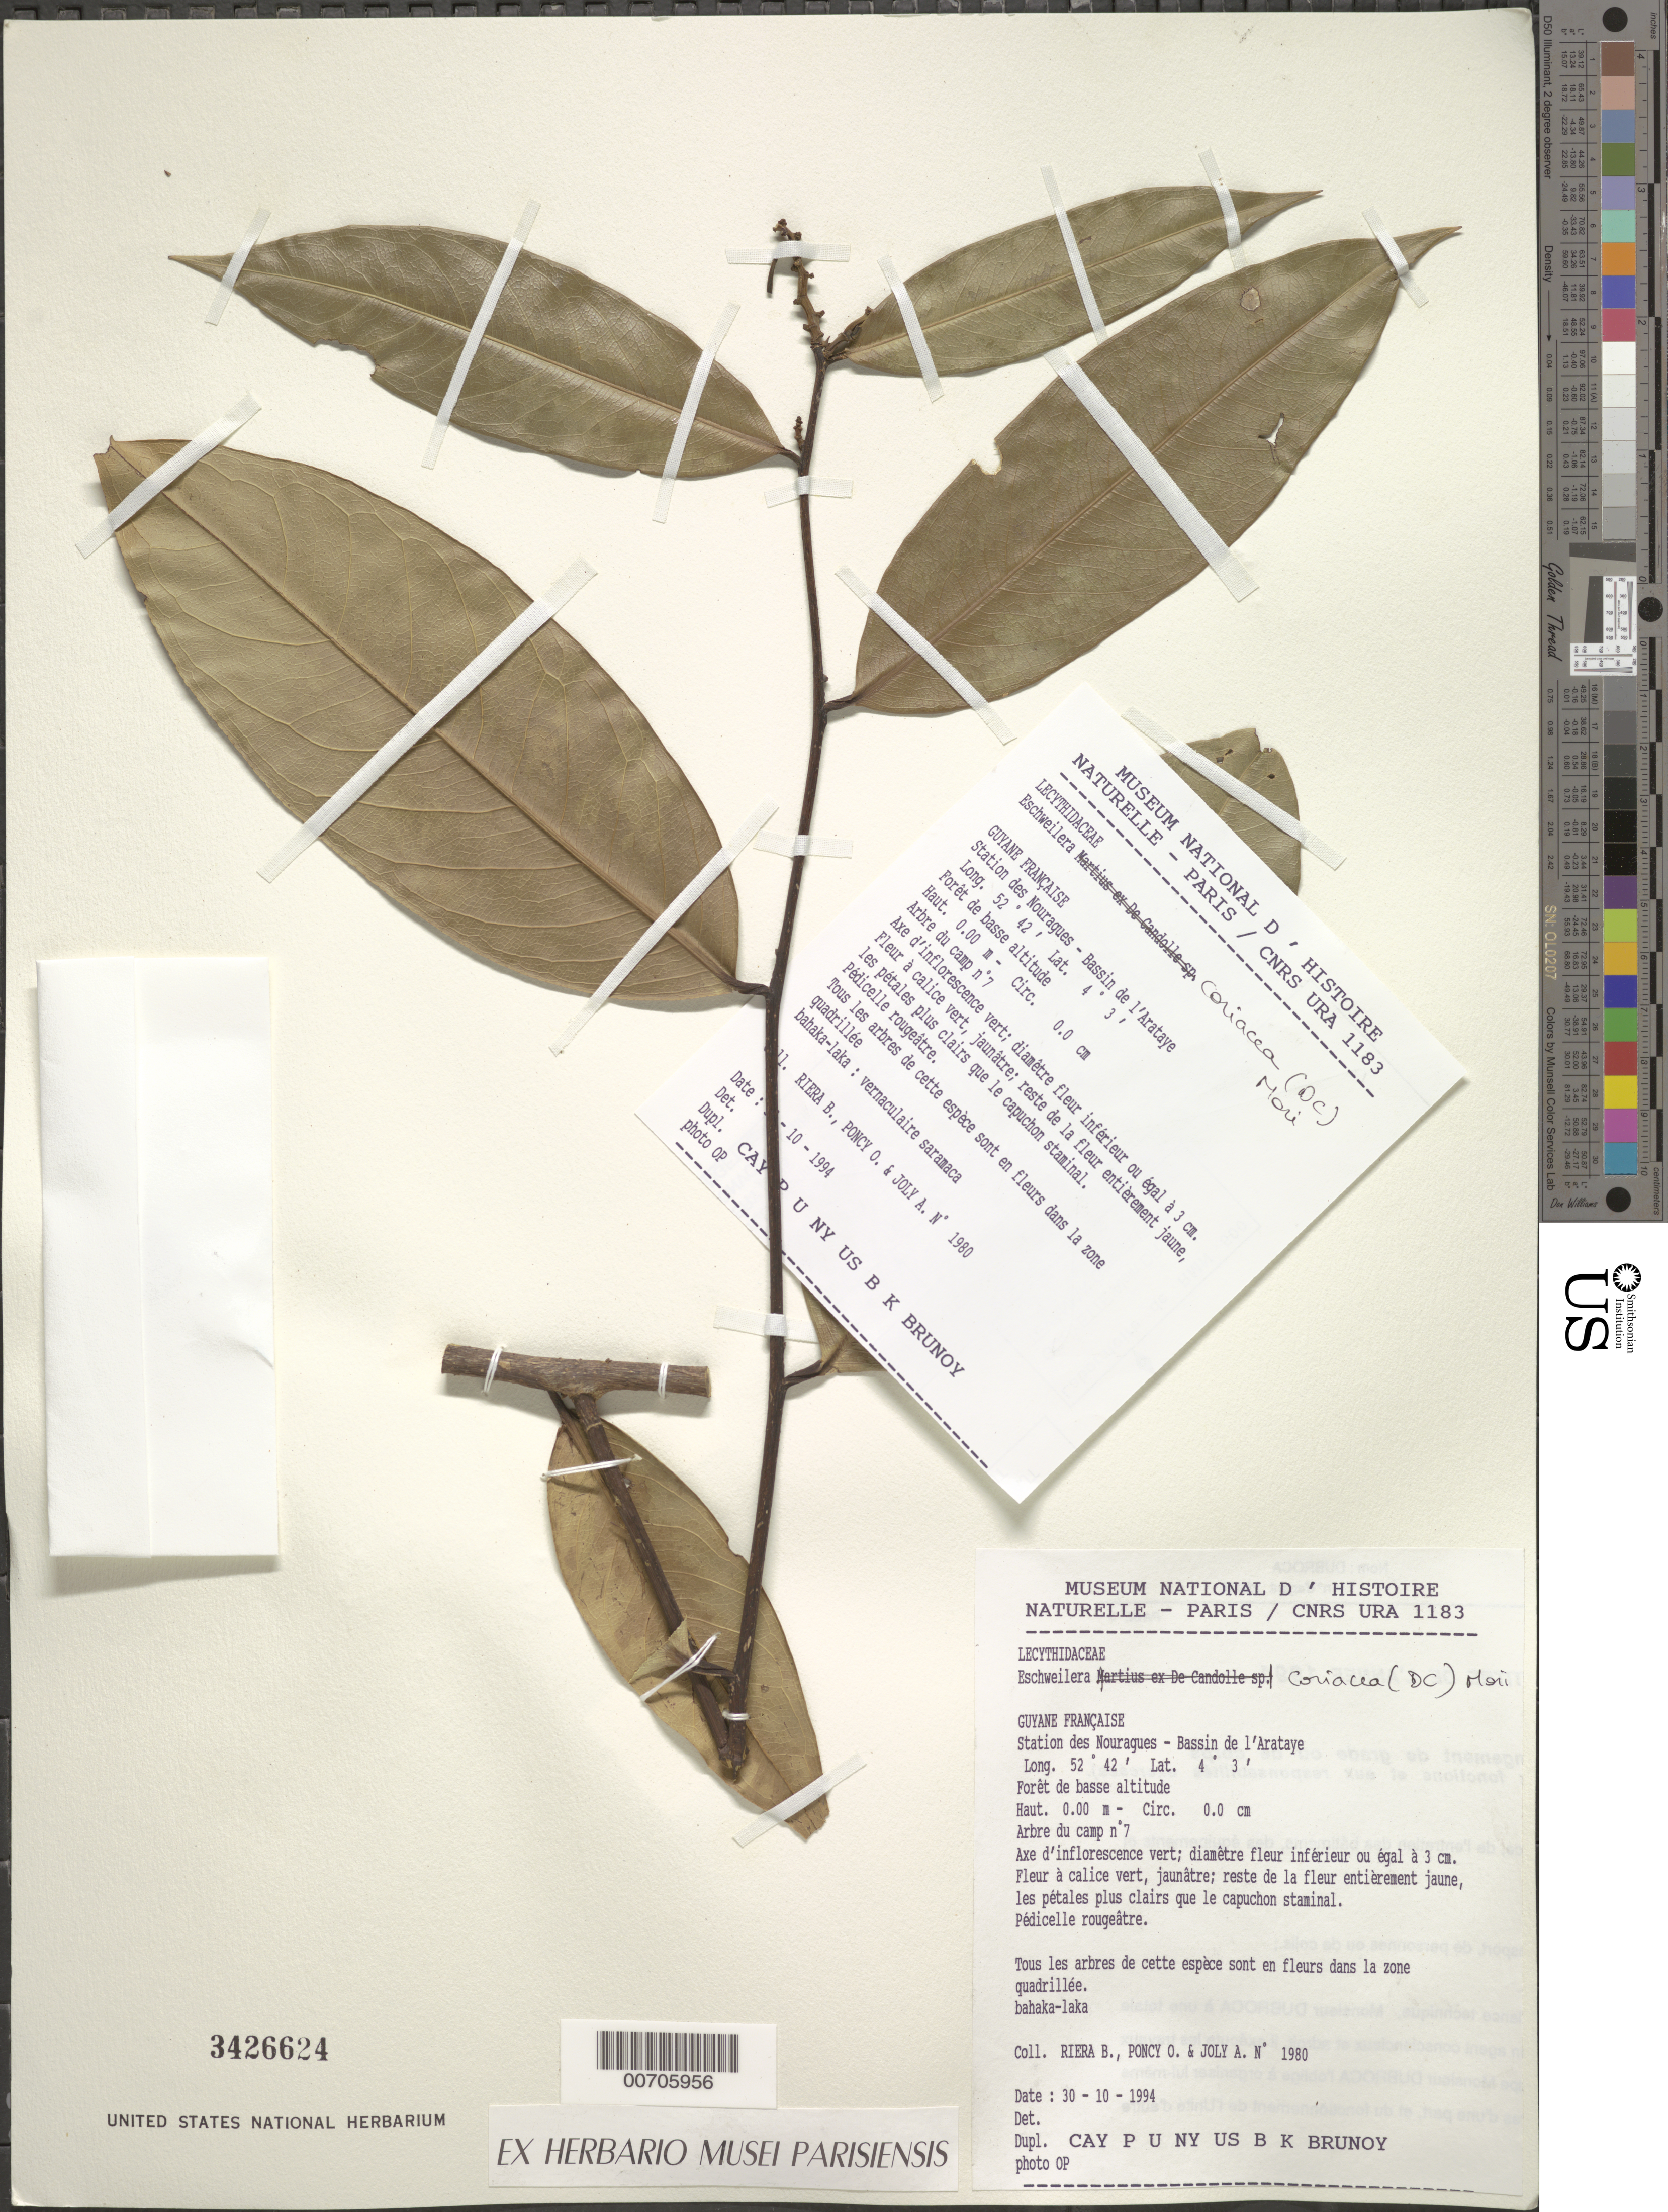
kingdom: Plantae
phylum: Tracheophyta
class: Magnoliopsida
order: Ericales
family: Lecythidaceae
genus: Eschweilera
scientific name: Eschweilera coriacea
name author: (DC.) S.A. Mori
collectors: B. Riéra, O. Poncy & A. Joly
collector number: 1980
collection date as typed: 30-Oct-94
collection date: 1994-10-30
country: French Guiana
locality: Station des Nouragues, Bassin de l'Approuague, Arataye, camp nº7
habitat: Low altitude forest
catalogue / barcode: US 3426624